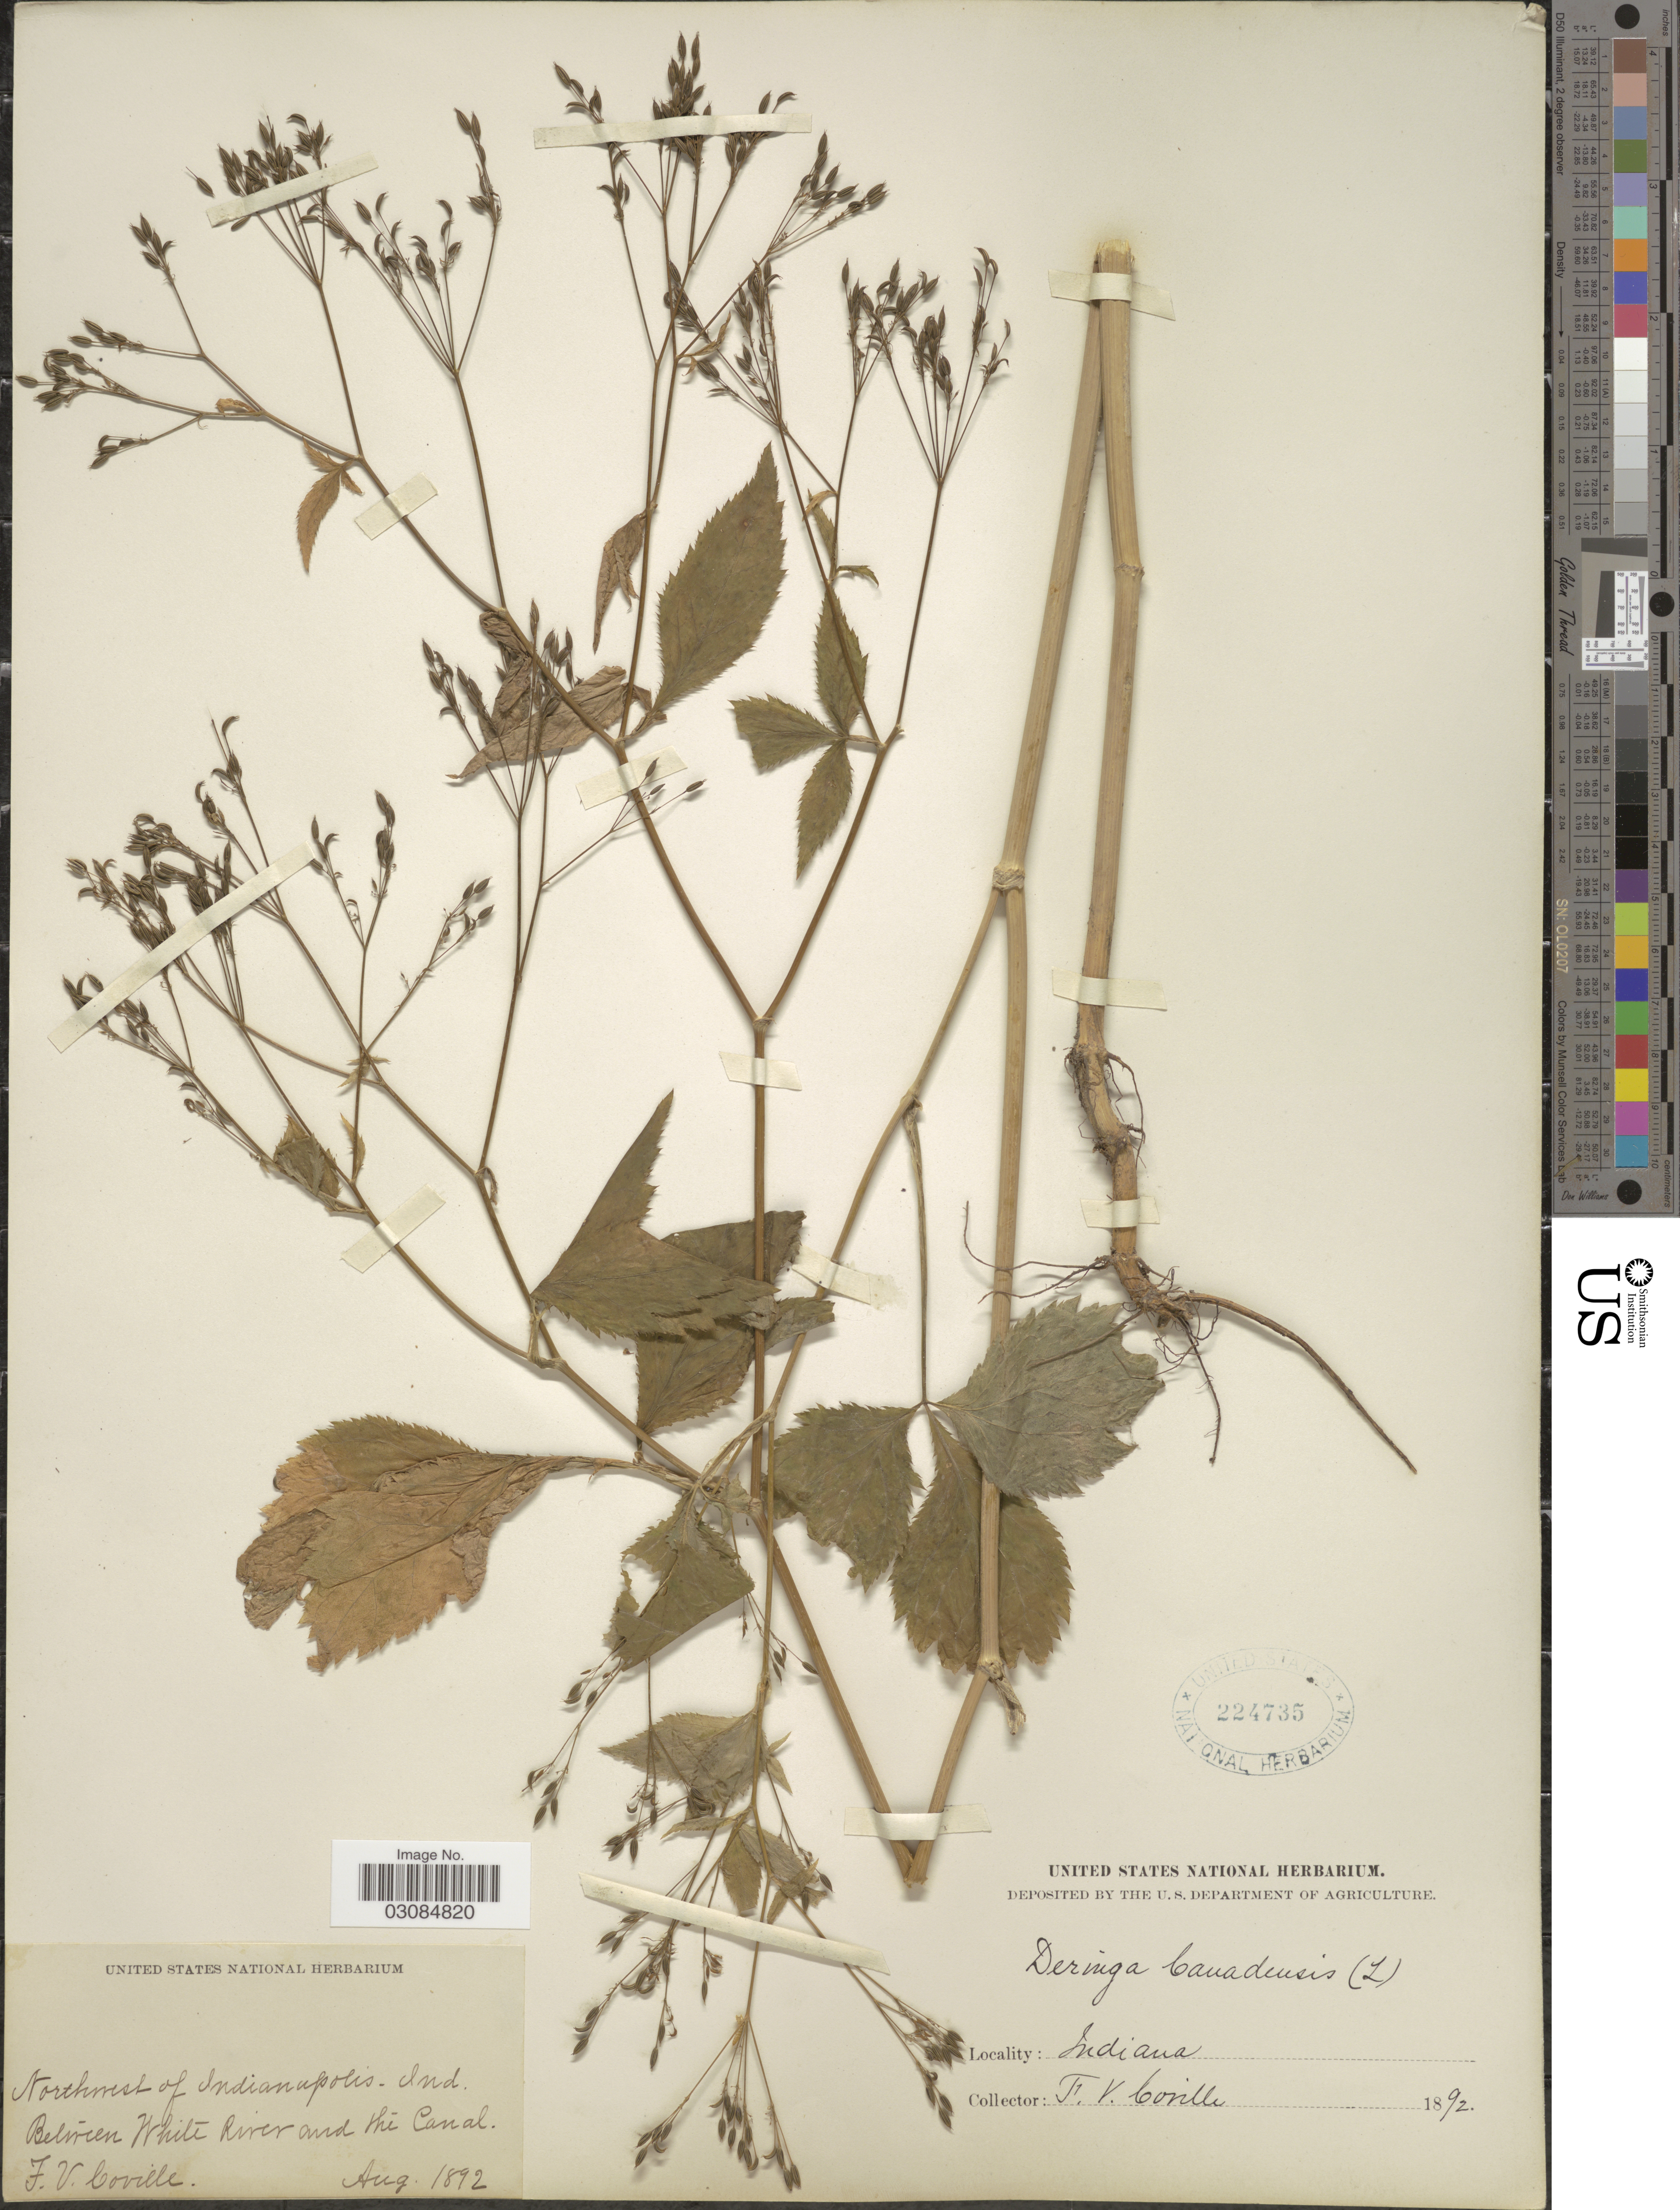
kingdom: Plantae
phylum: Tracheophyta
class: Magnoliopsida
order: Apiales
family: Apiaceae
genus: Cryptotaenia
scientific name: Cryptotaenia canadensis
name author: (L.) DC.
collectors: F. V. Coville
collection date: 1892-08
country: United States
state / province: Indiana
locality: Northwest of Indianapolis - Ind. Between White River and the Canal.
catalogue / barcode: US 224735